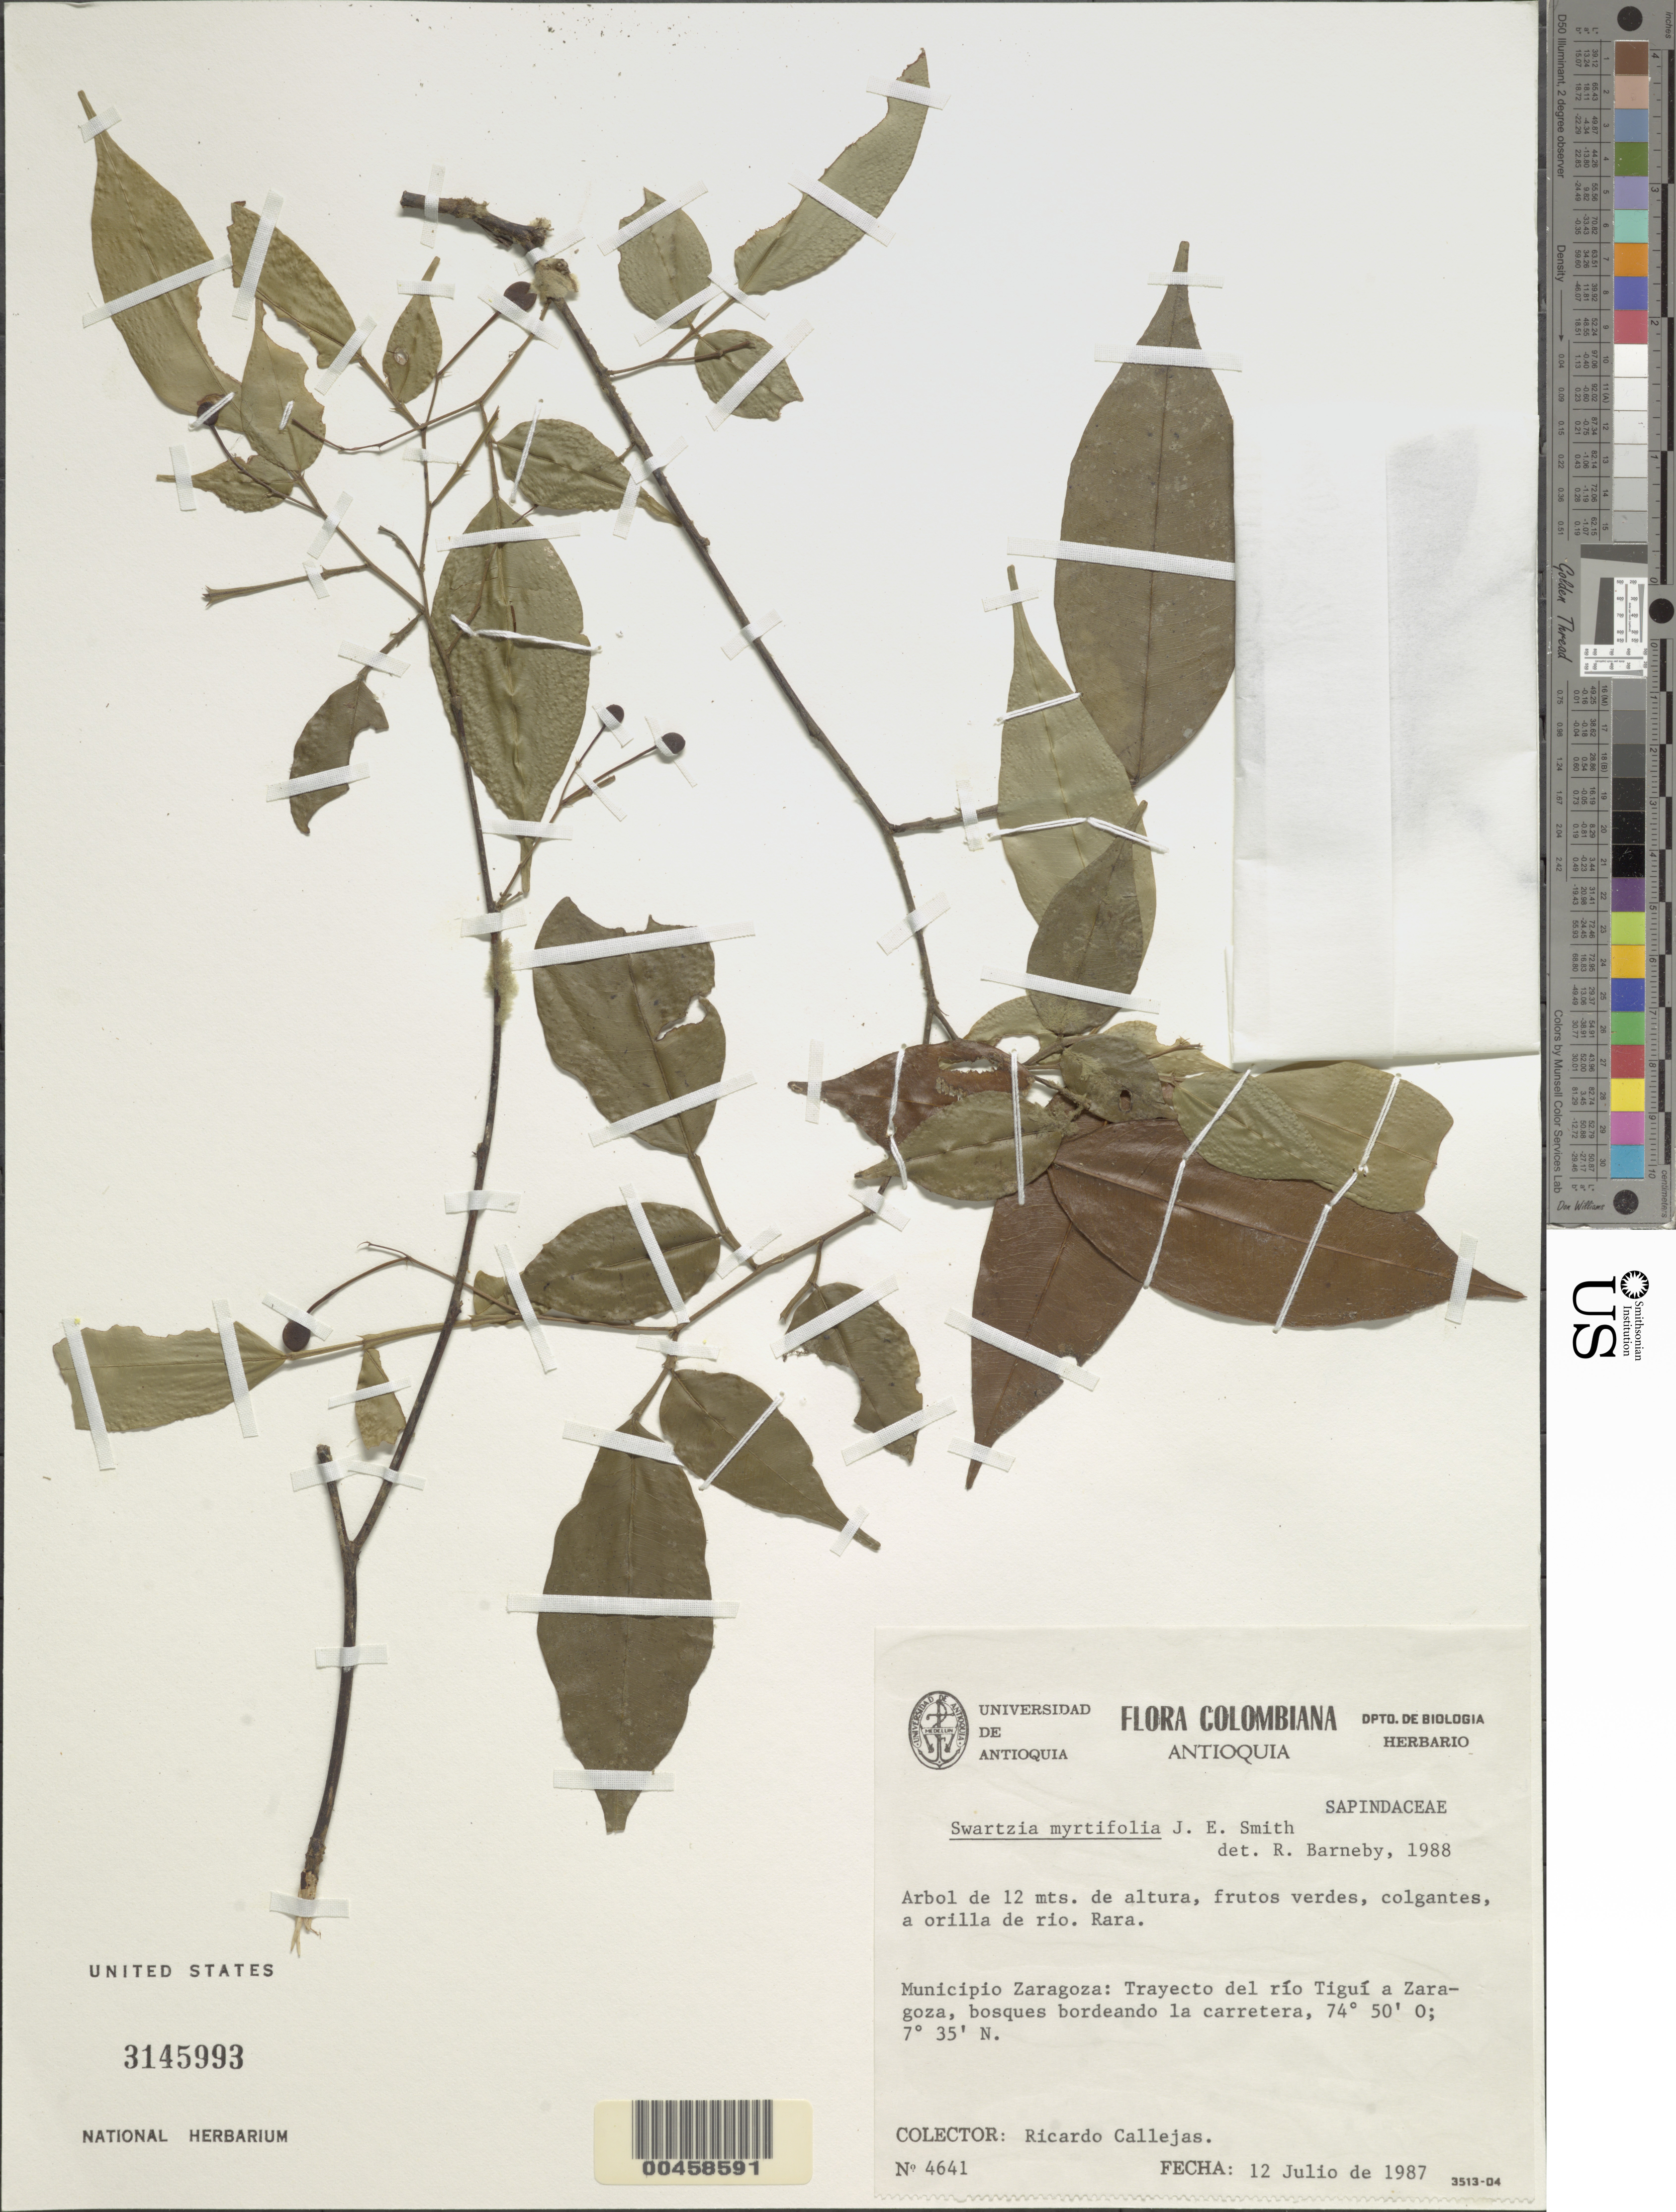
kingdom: Plantae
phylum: Tracheophyta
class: Magnoliopsida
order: Fabales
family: Fabaceae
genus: Swartzia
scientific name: Swartzia myrtifolia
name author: Sm.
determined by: Barneby, Rupert C., (NY)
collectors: R. Callejas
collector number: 4641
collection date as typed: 12 Jul 1987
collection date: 1987-07-12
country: Colombia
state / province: Antioquia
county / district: Zaragoza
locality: Trayecto del Rio Tigui a Zaragoza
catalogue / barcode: US 3145993